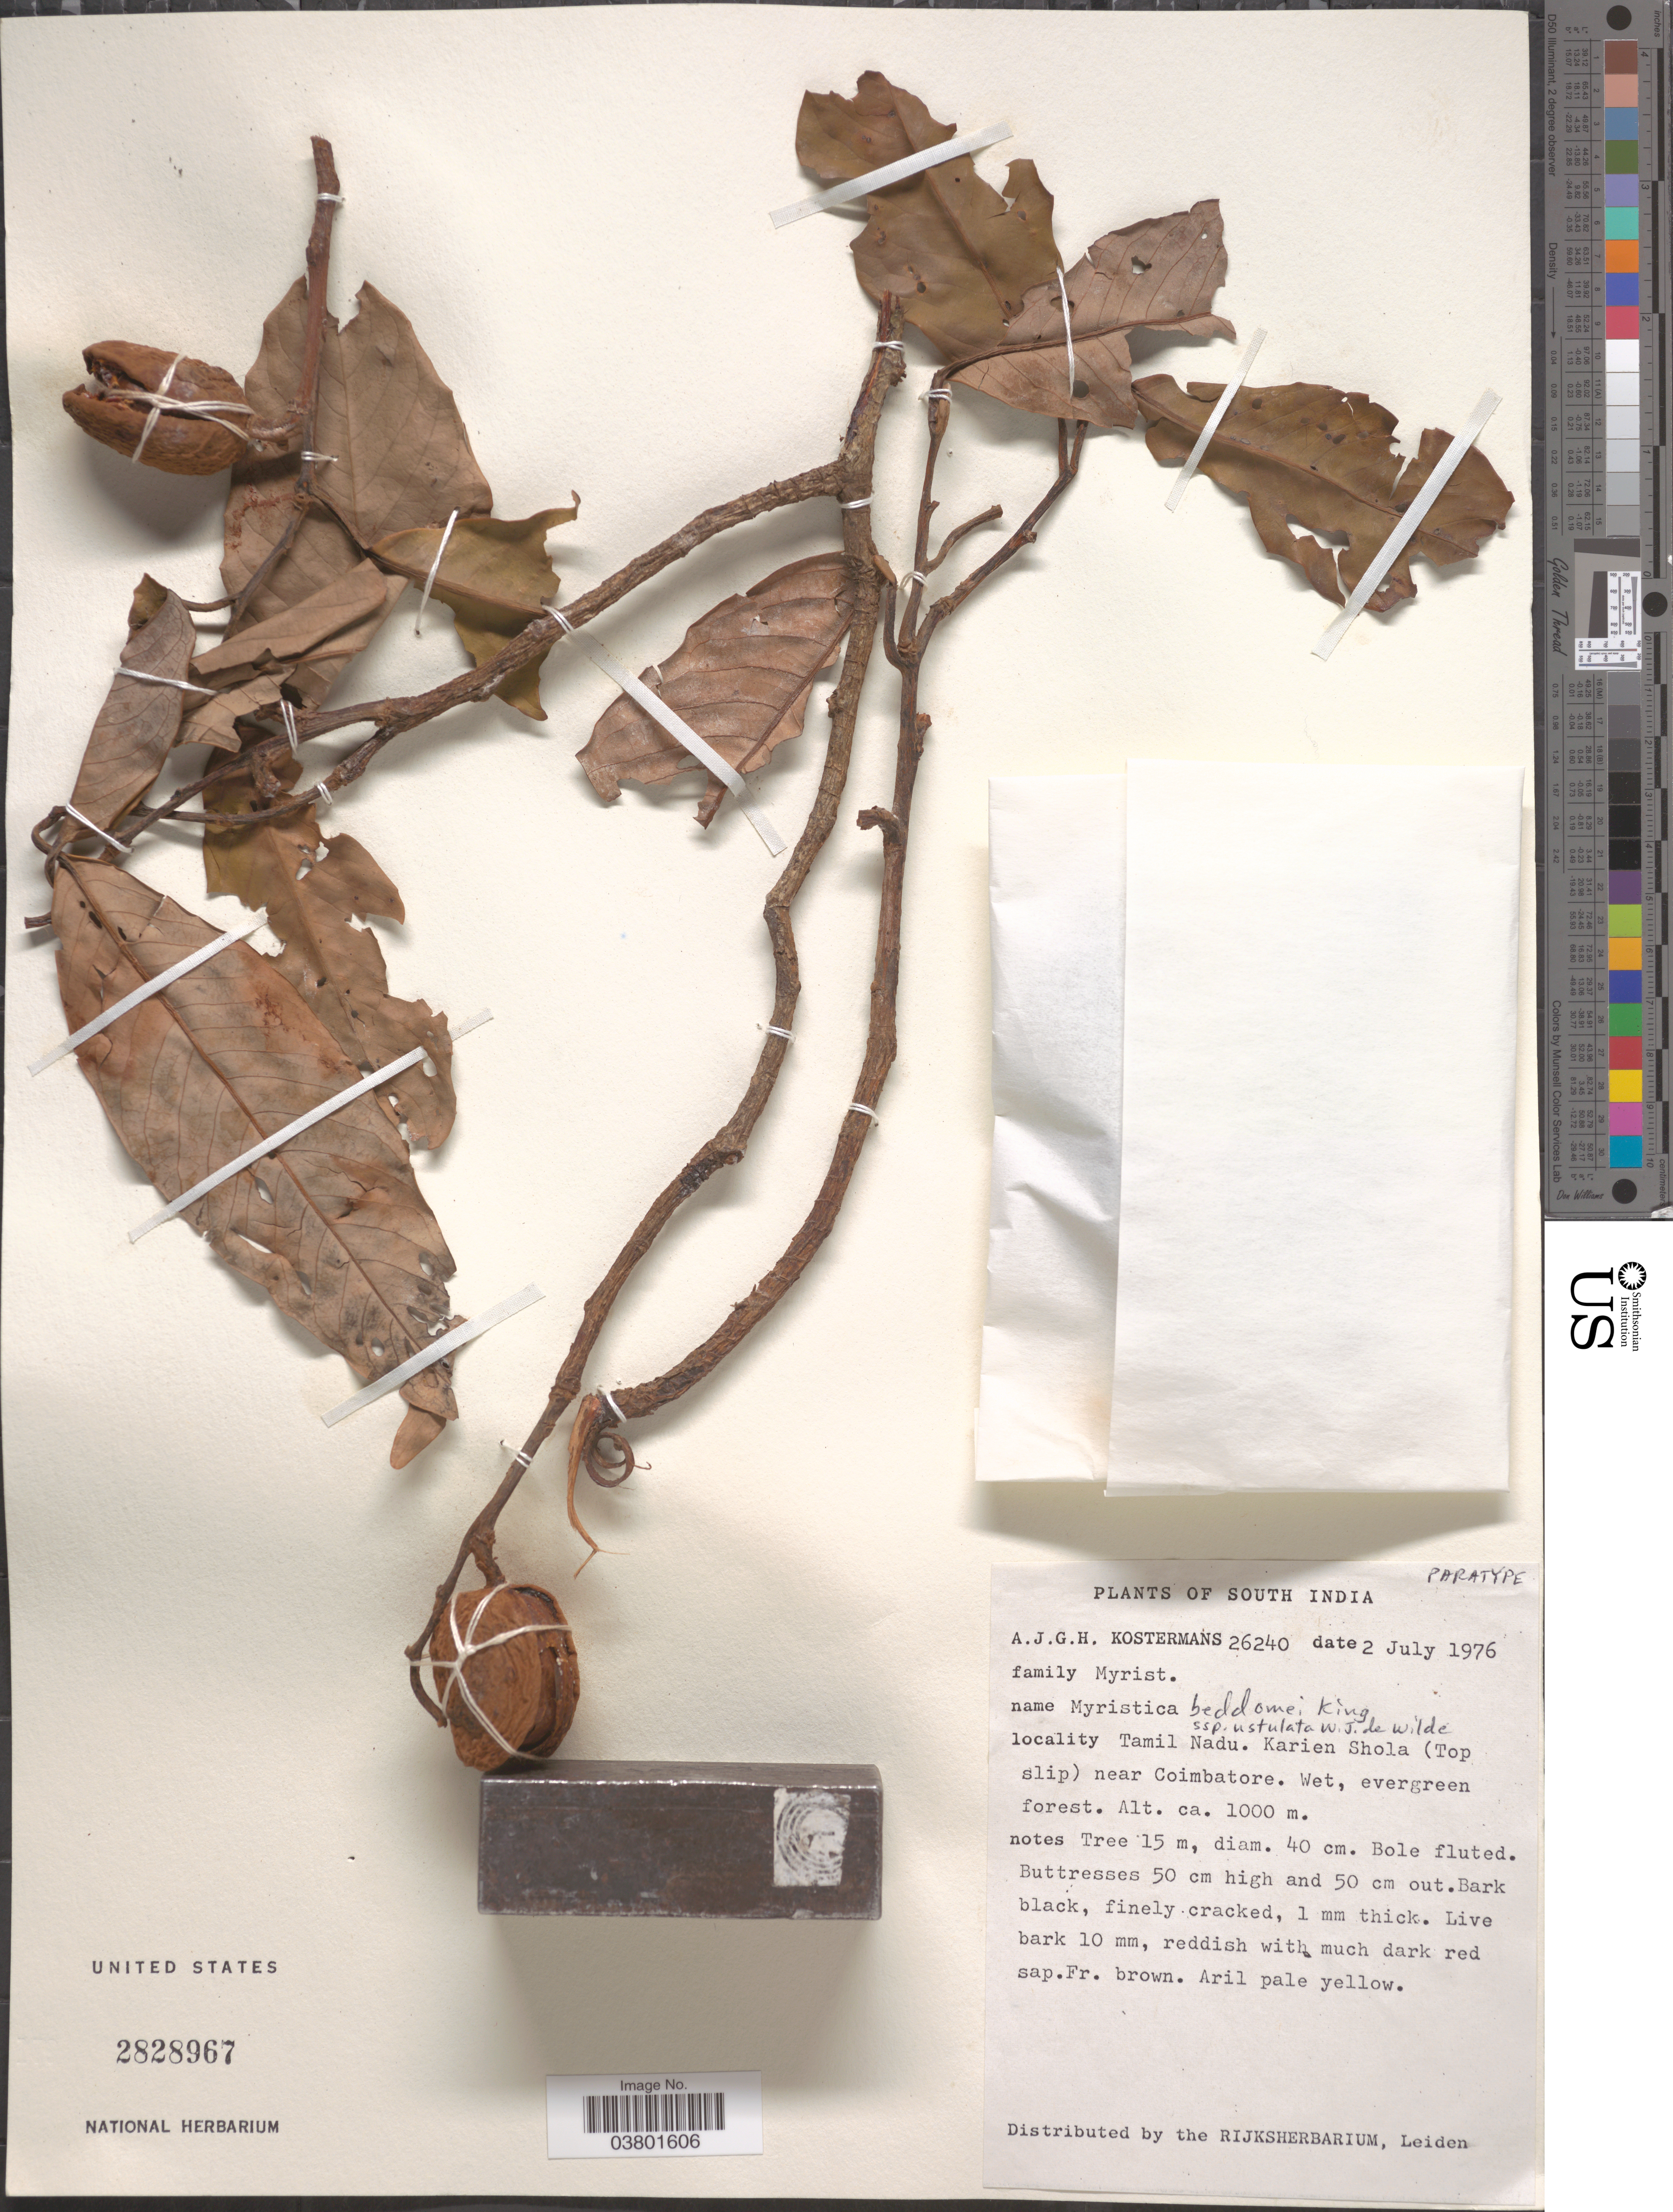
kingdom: Plantae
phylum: Tracheophyta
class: Magnoliopsida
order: Magnoliales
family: Myristicaceae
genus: Myristica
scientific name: Myristica beddomei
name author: King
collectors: A. J. G. Kostermans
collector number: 26240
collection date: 1976-07-02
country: India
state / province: Tamil Nadu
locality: South India. Karien Shola (Top slip) near Coimbatore.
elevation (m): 1000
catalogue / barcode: US 2828967